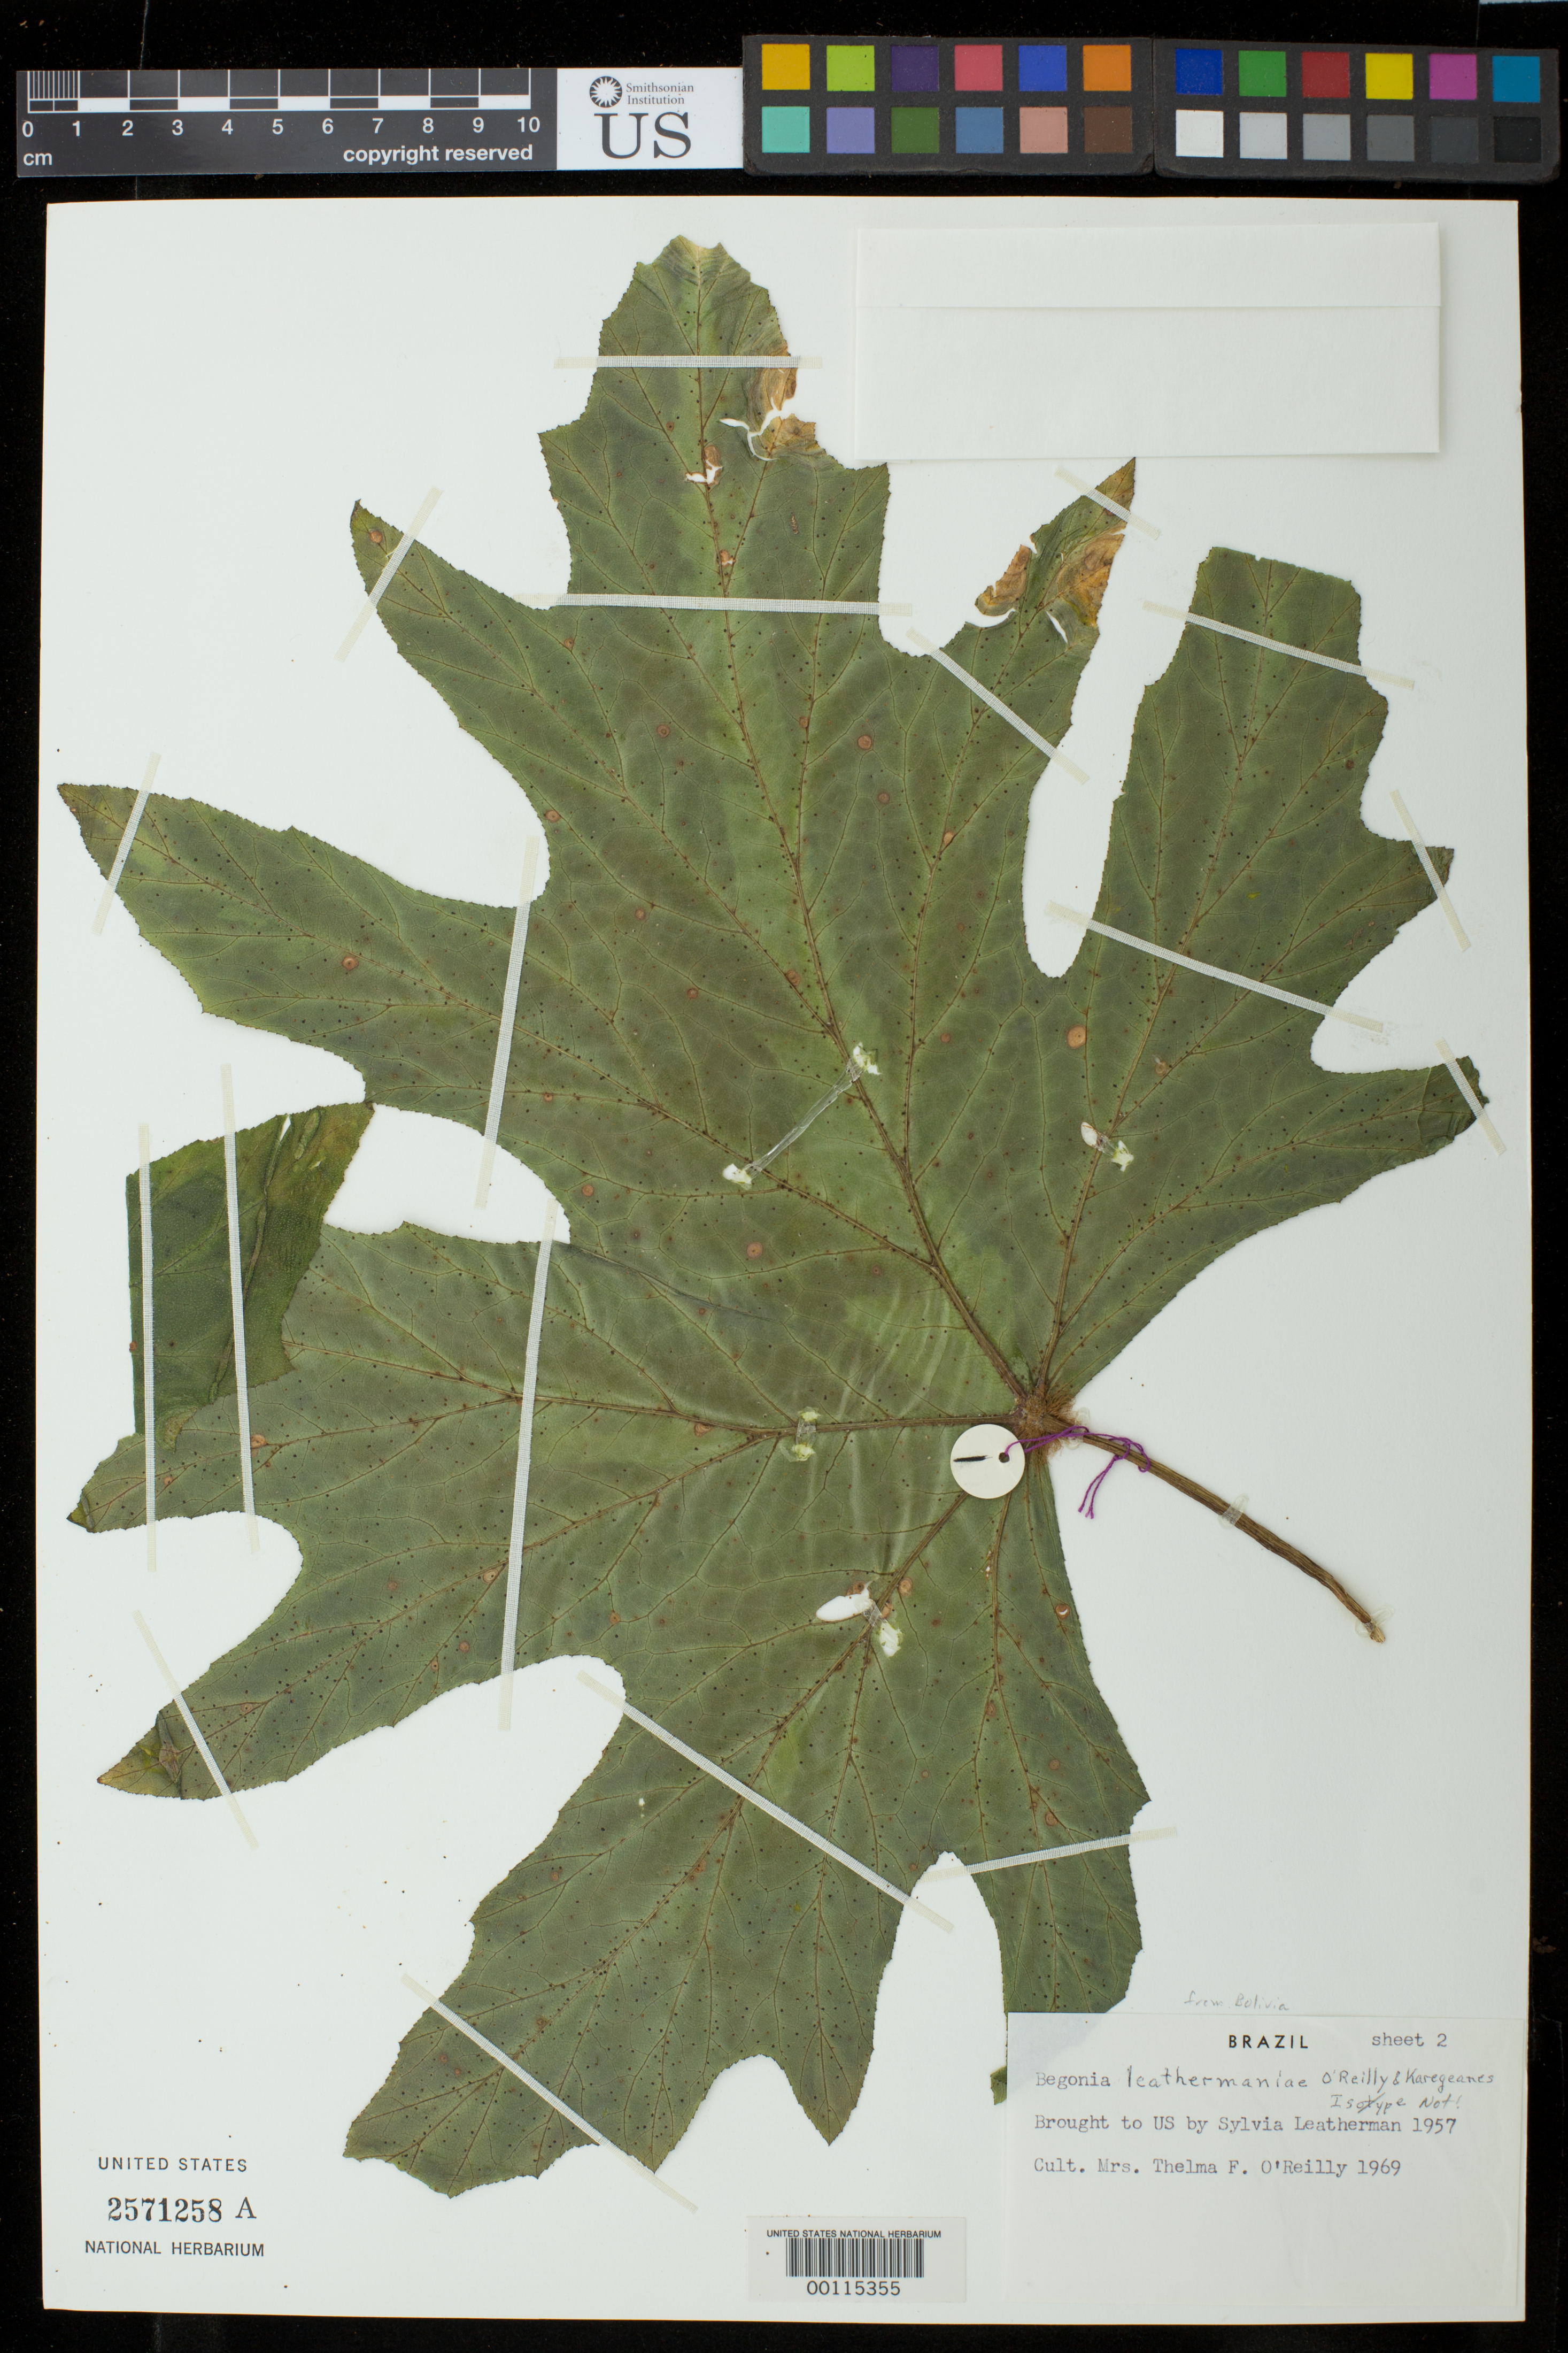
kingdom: Plantae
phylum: Tracheophyta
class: Magnoliopsida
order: Cucurbitales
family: Begoniaceae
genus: Begonia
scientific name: Begonia leathermaniae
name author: O'Reilly & Kareg.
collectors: S. Leatherman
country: Bolivia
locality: Mapiri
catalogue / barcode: US 2571258A